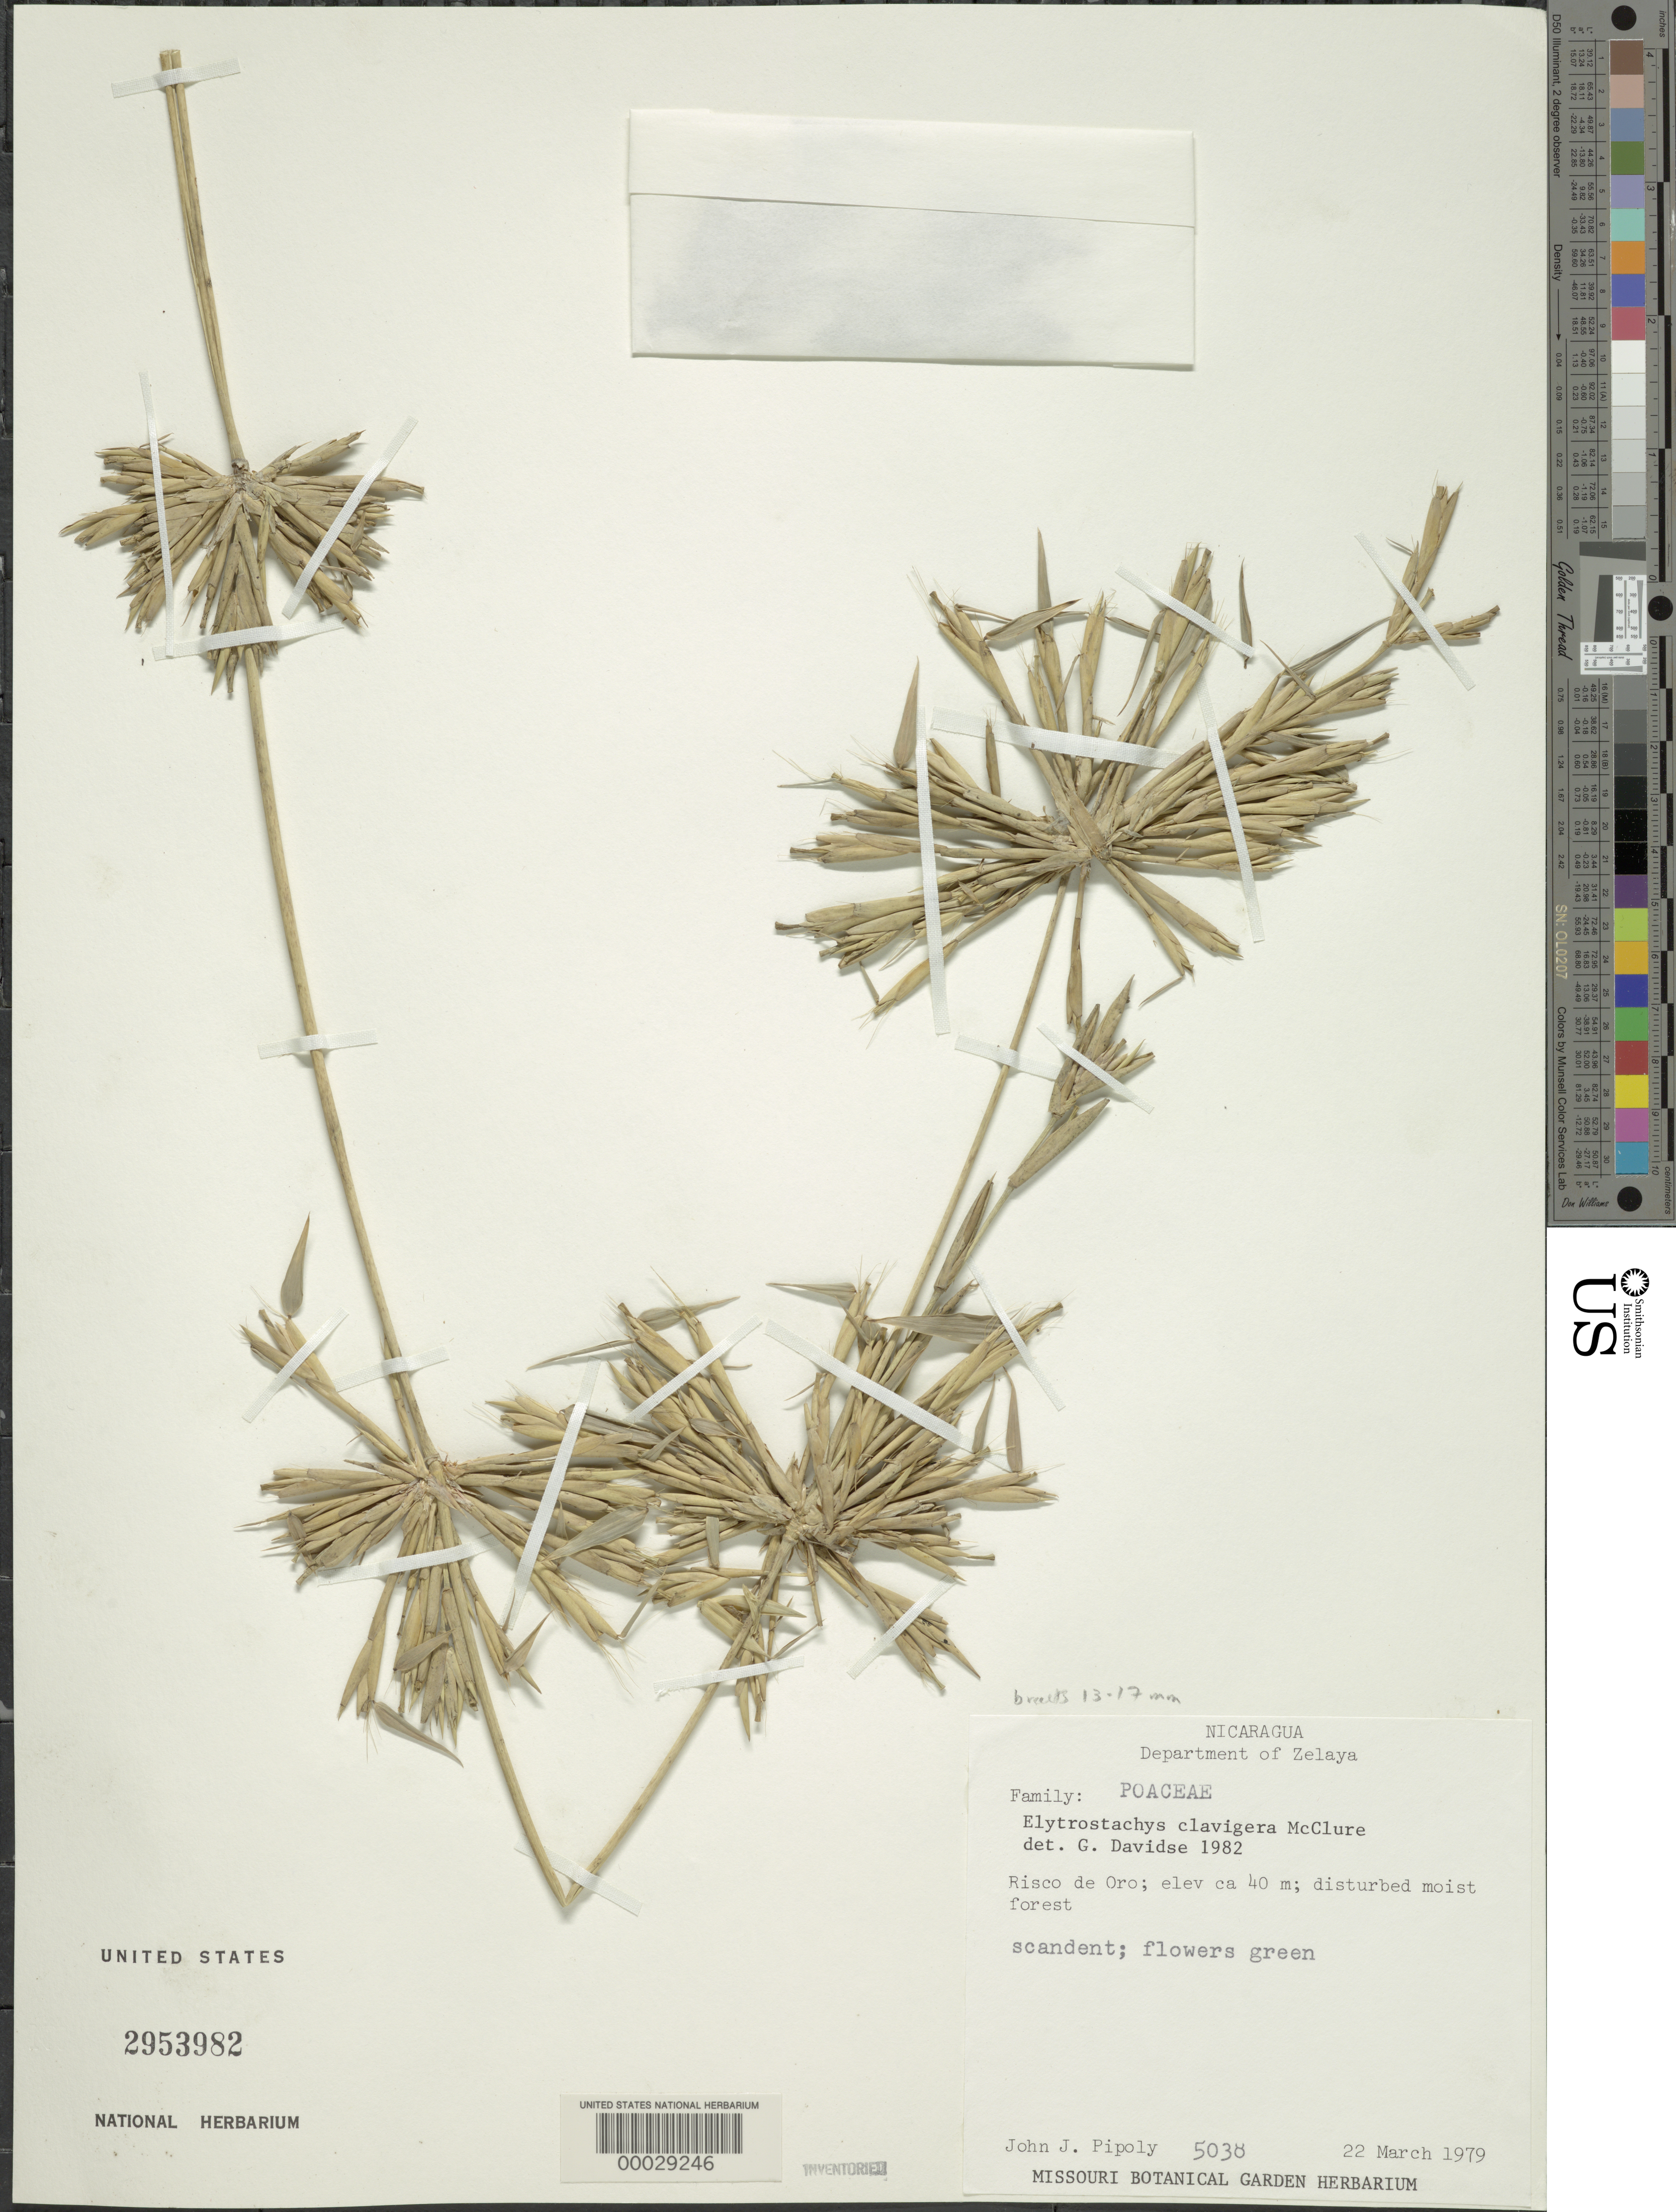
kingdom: Plantae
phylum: Tracheophyta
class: Liliopsida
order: Poales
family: Poaceae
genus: Elytrostachys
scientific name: Elytrostachys clavigera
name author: McClure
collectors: J. J. Pipoly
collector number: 5038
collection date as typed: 22 Mar 1979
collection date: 1979-03-22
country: Nicaragua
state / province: Atlántico Norte / Atlántico Sur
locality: Risco de oro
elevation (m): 40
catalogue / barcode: US 2953982